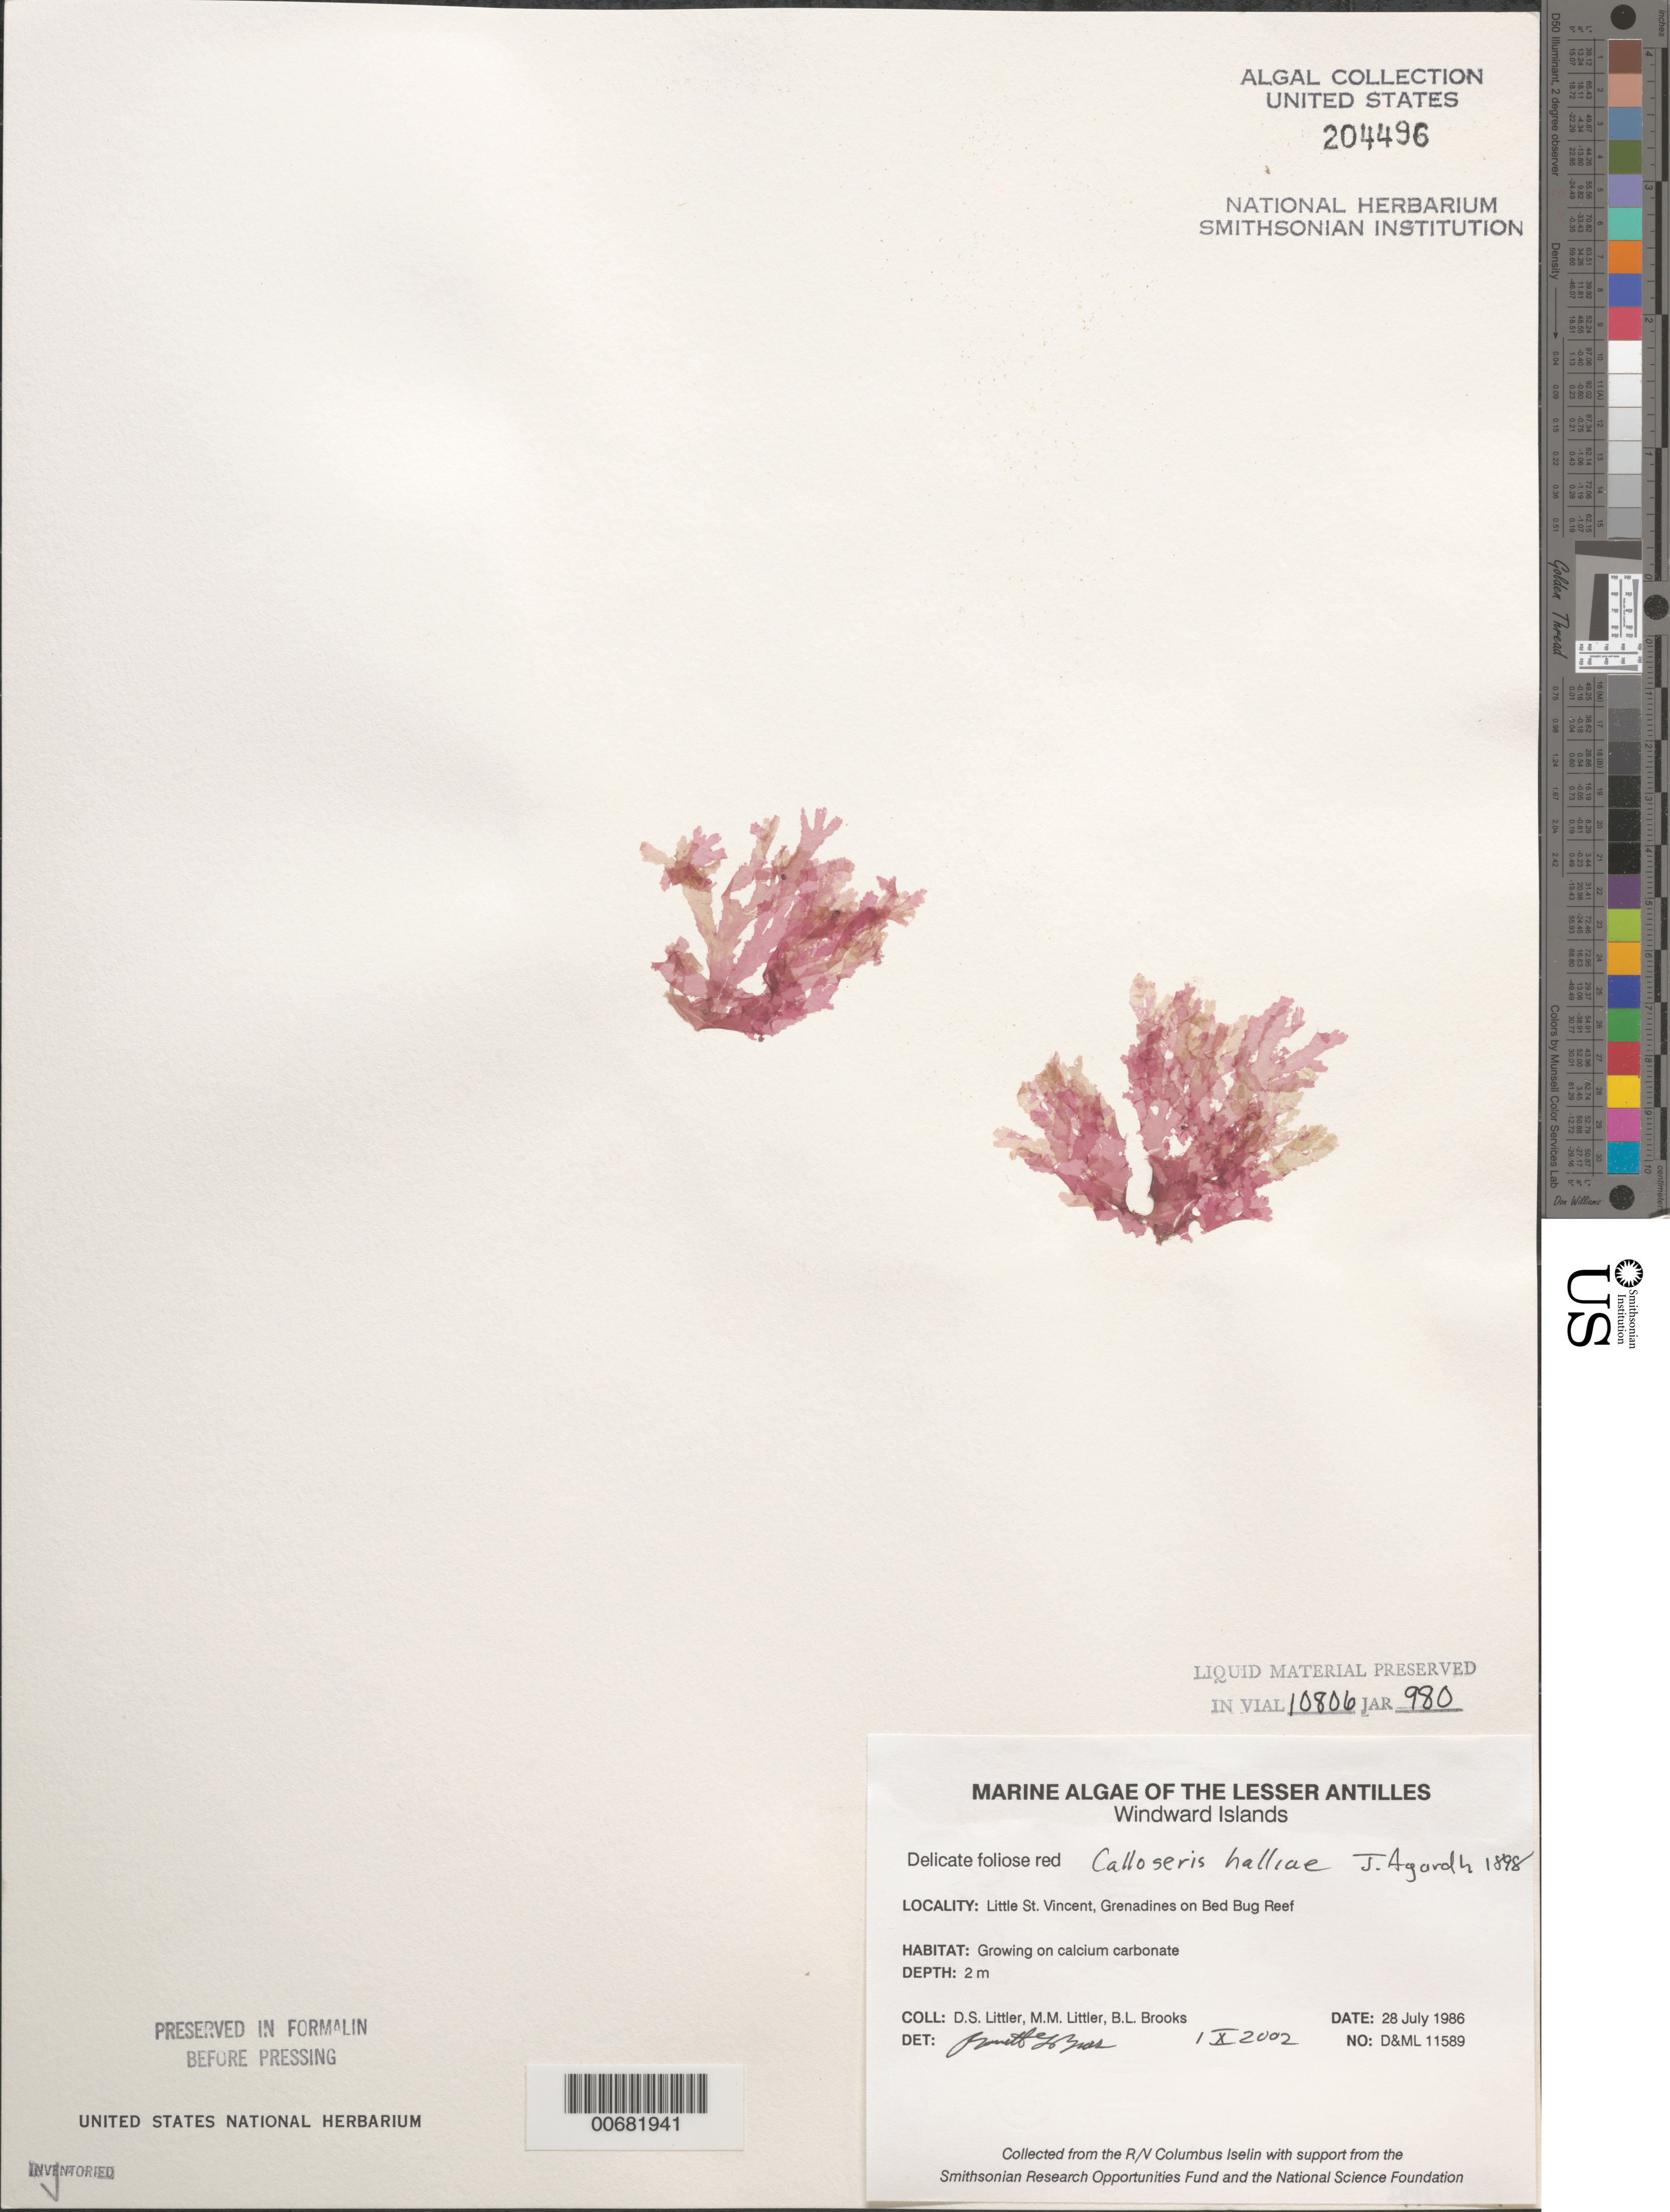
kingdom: Plantae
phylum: Rhodophyta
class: Florideophyceae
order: Ceramiales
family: Delesseriaceae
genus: Calloseris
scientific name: Calloseris halliae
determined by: Brooks, B. L., (BOT), Smithsonian Institution - National Museum of Natural History (UNITED STATES)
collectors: D. S. Littler, M. M. Littler & B. Brooks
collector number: D&ML 11589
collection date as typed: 28 Jul 1986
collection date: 1986-07-28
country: St. Vincent - Grenadines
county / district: Grenadines Parish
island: Little Saint Vincent [Petit Saint Vincent ]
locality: Bed Bug Reef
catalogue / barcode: US 204496